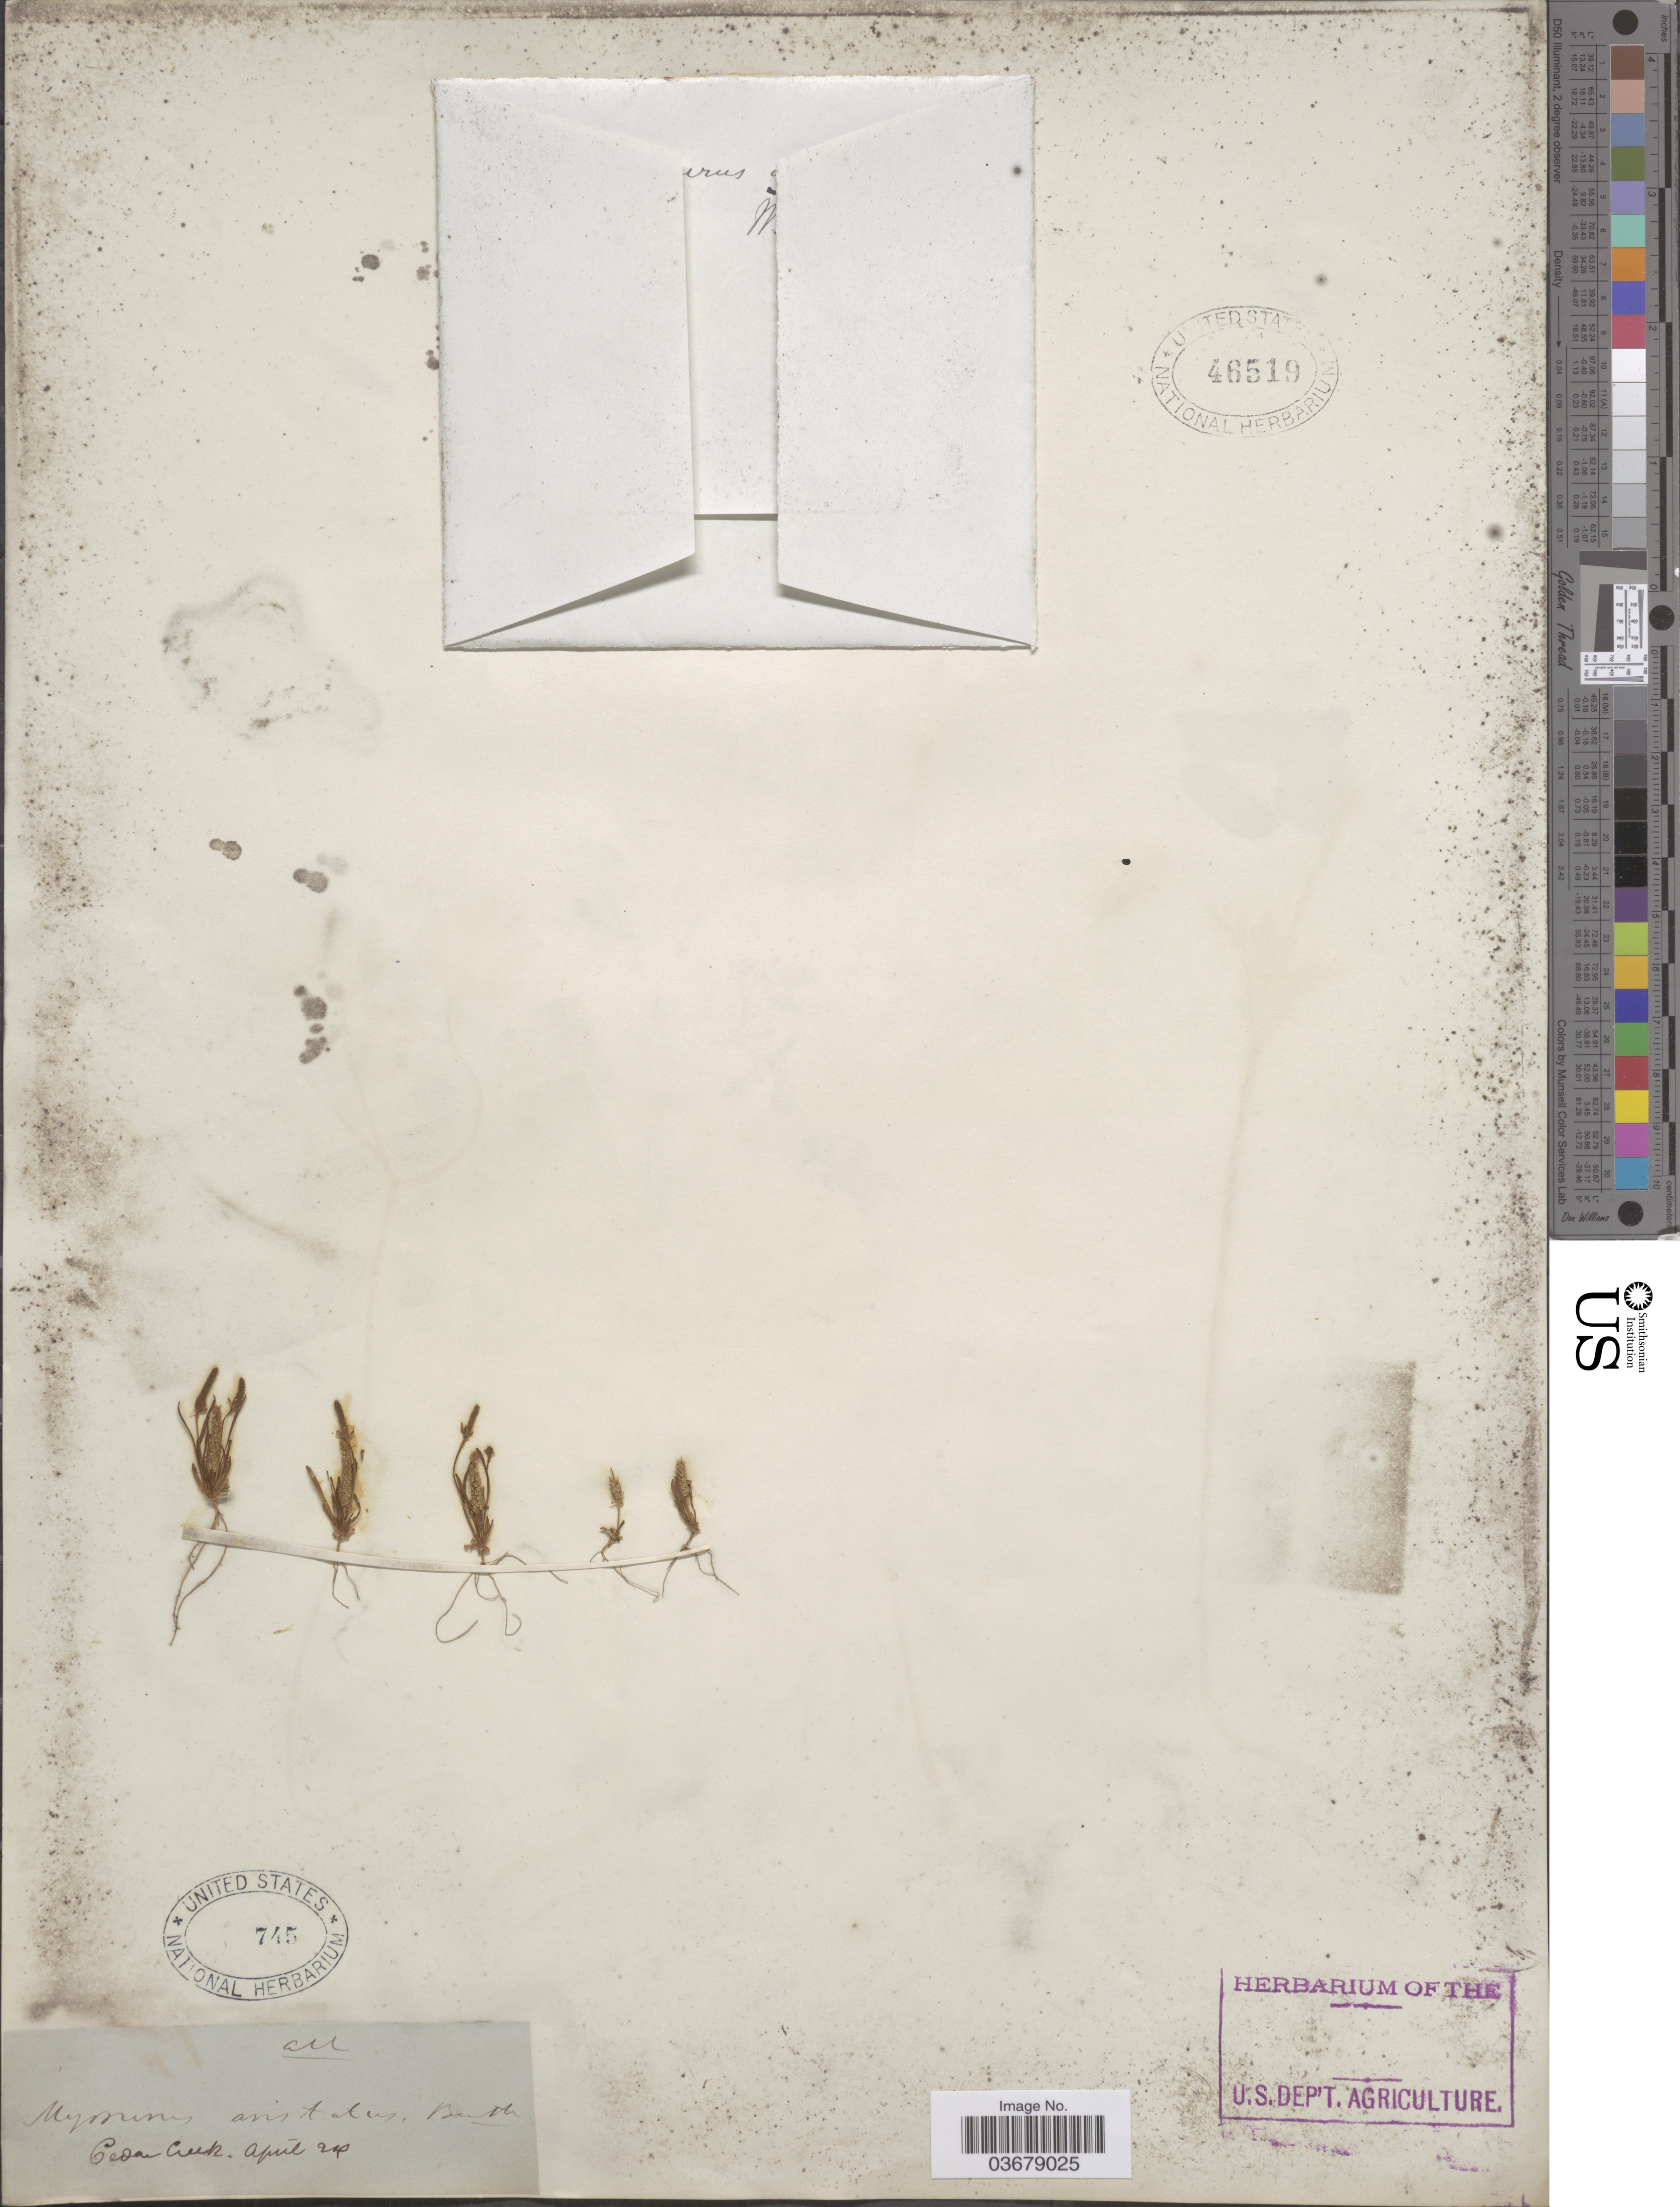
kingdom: Plantae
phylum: Tracheophyta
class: Magnoliopsida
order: Ranunculales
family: Ranunculaceae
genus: Myosurus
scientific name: Myosurus aristatus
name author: Benth.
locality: Cedar Creek. An [unsure placement]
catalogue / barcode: US 745-2